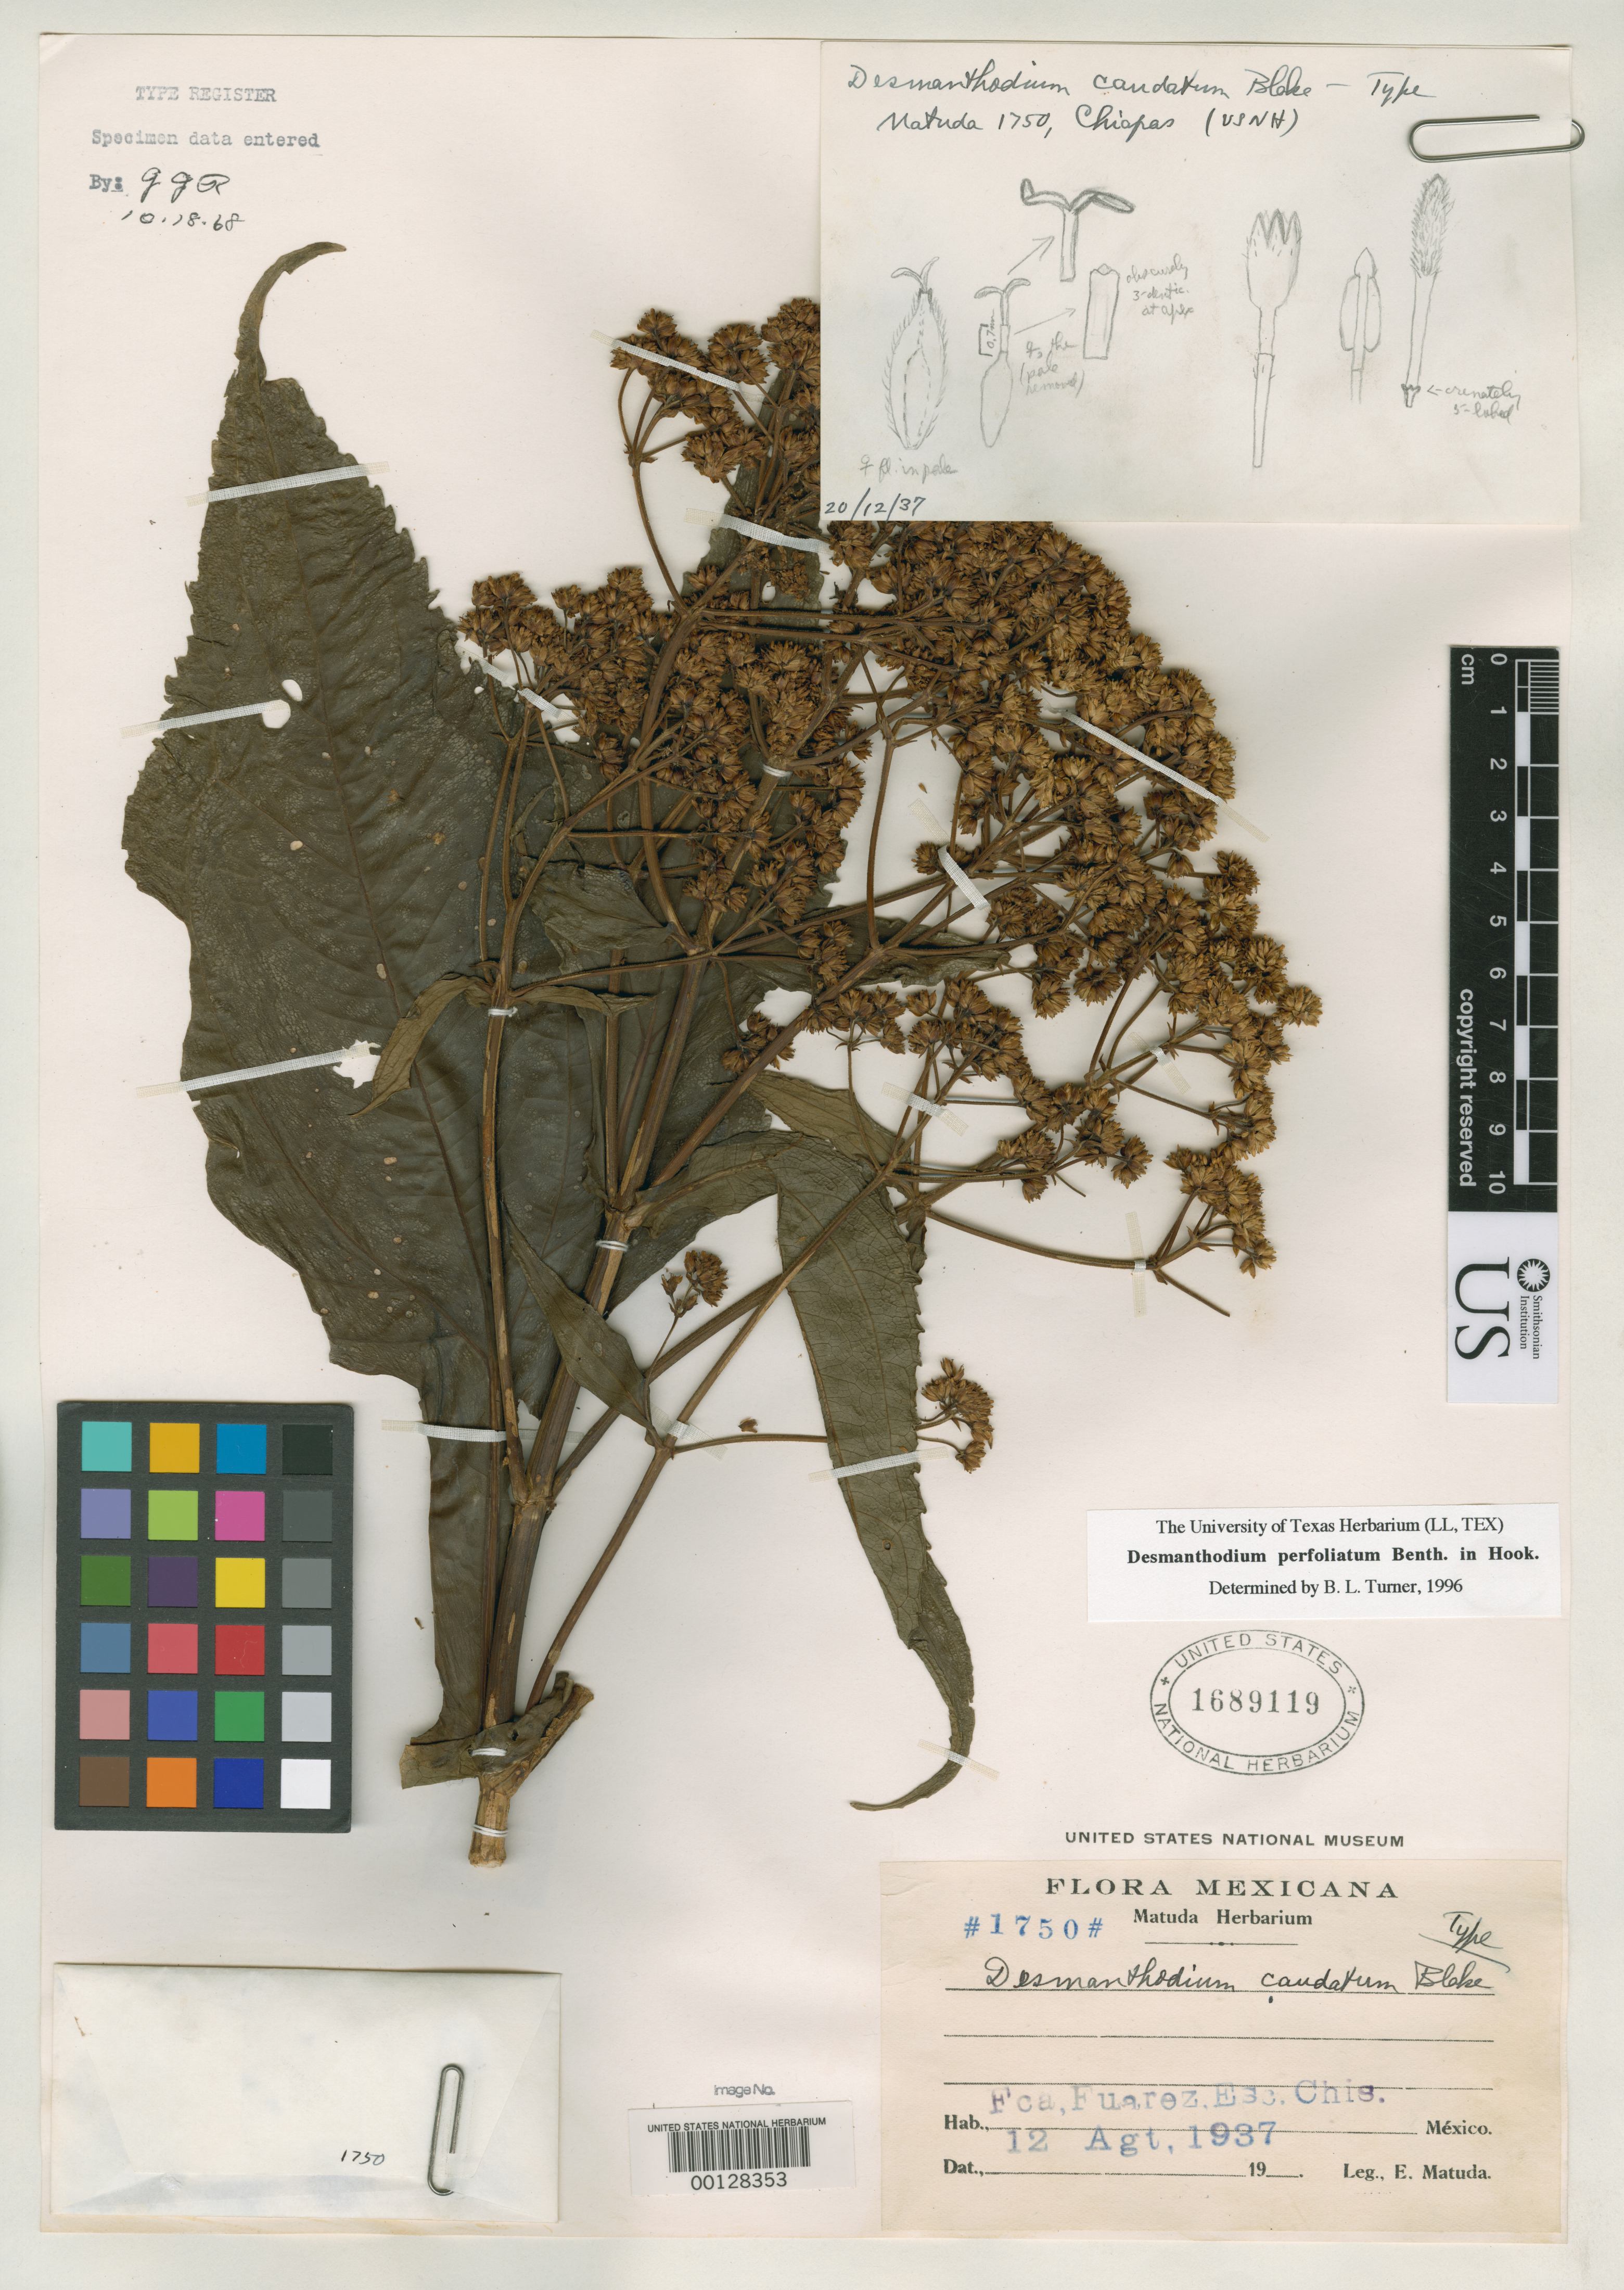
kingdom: Plantae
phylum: Tracheophyta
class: Magnoliopsida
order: Asterales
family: Asteraceae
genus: Desmanthodium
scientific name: Desmanthodium caudatum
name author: S.F. Blake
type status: Holotype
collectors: E. Matuda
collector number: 1750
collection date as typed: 12 Aug 1937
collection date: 1937-08-12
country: Mexico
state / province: Chiapas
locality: Finca Juarez, Escuintla.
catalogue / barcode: US 1689119